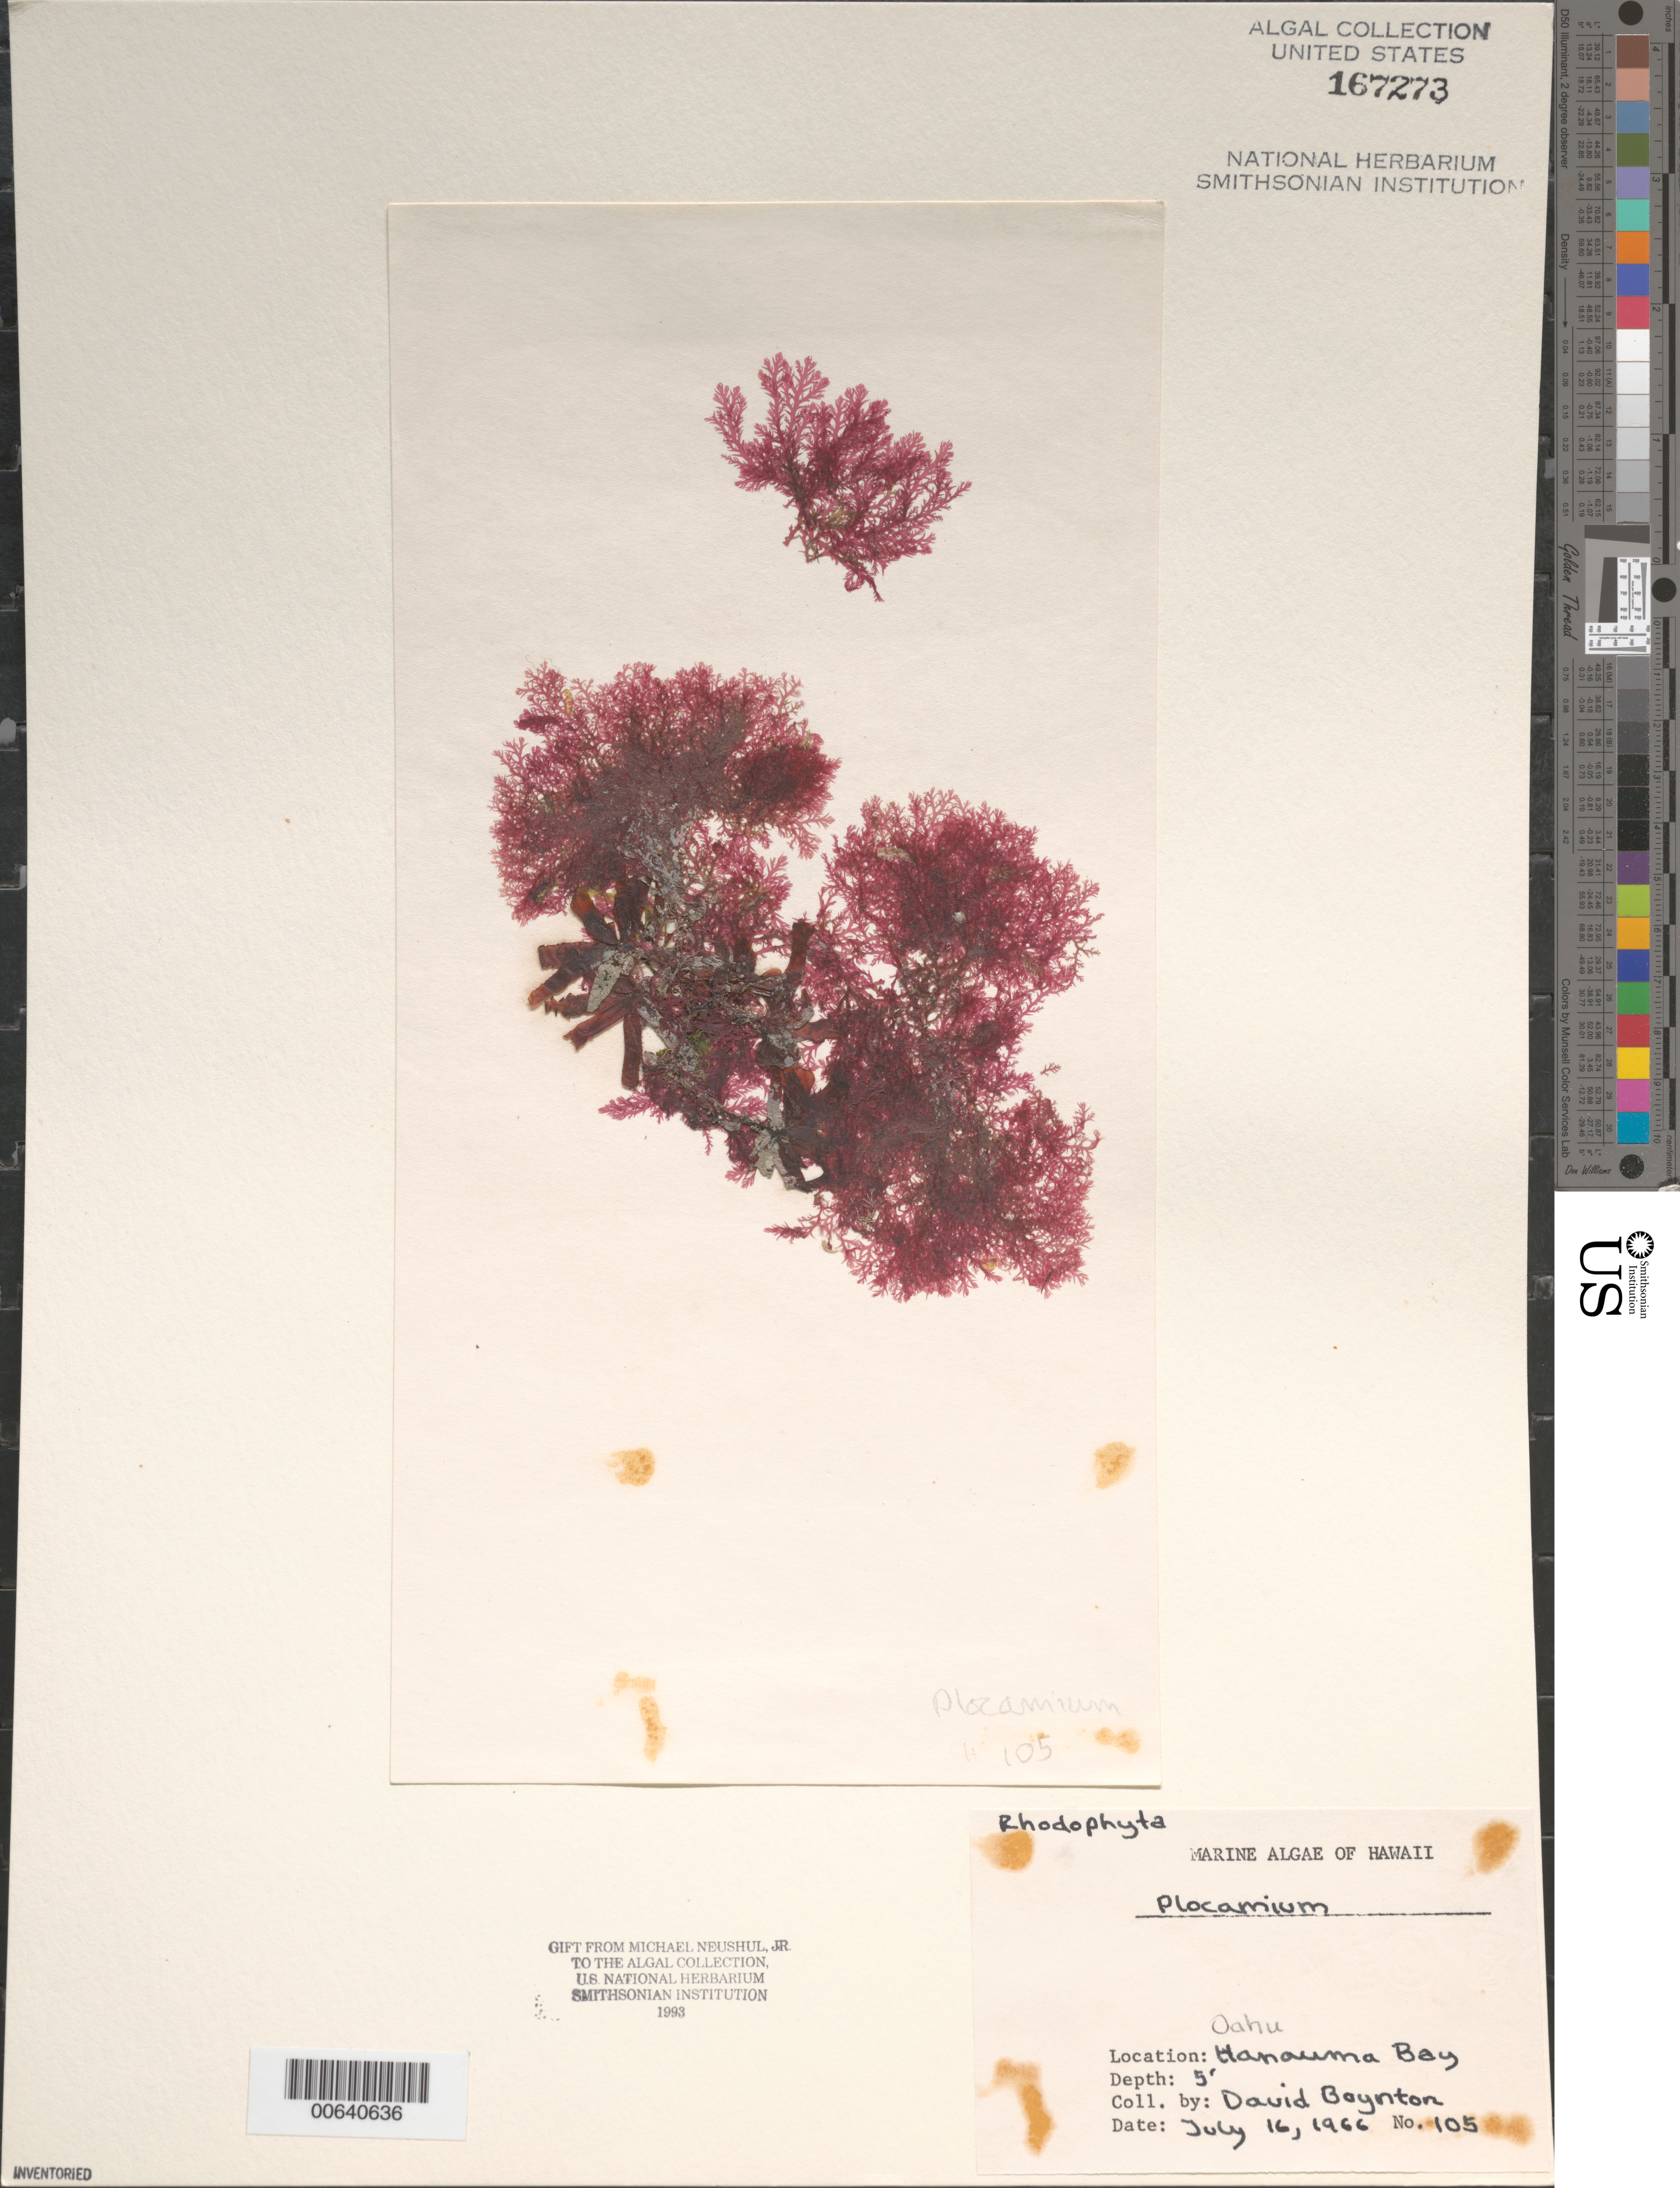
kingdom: Plantae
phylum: Rhodophyta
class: Florideophyceae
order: Plocamiales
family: Plocamiaceae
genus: Plocamium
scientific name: Plocamium sp.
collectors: D. Boynton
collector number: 105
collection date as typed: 16 Jul 1966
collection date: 1966-07-16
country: United States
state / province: Hawaii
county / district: Honolulu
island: Oahu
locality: Hanauma Bay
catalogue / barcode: US 167273